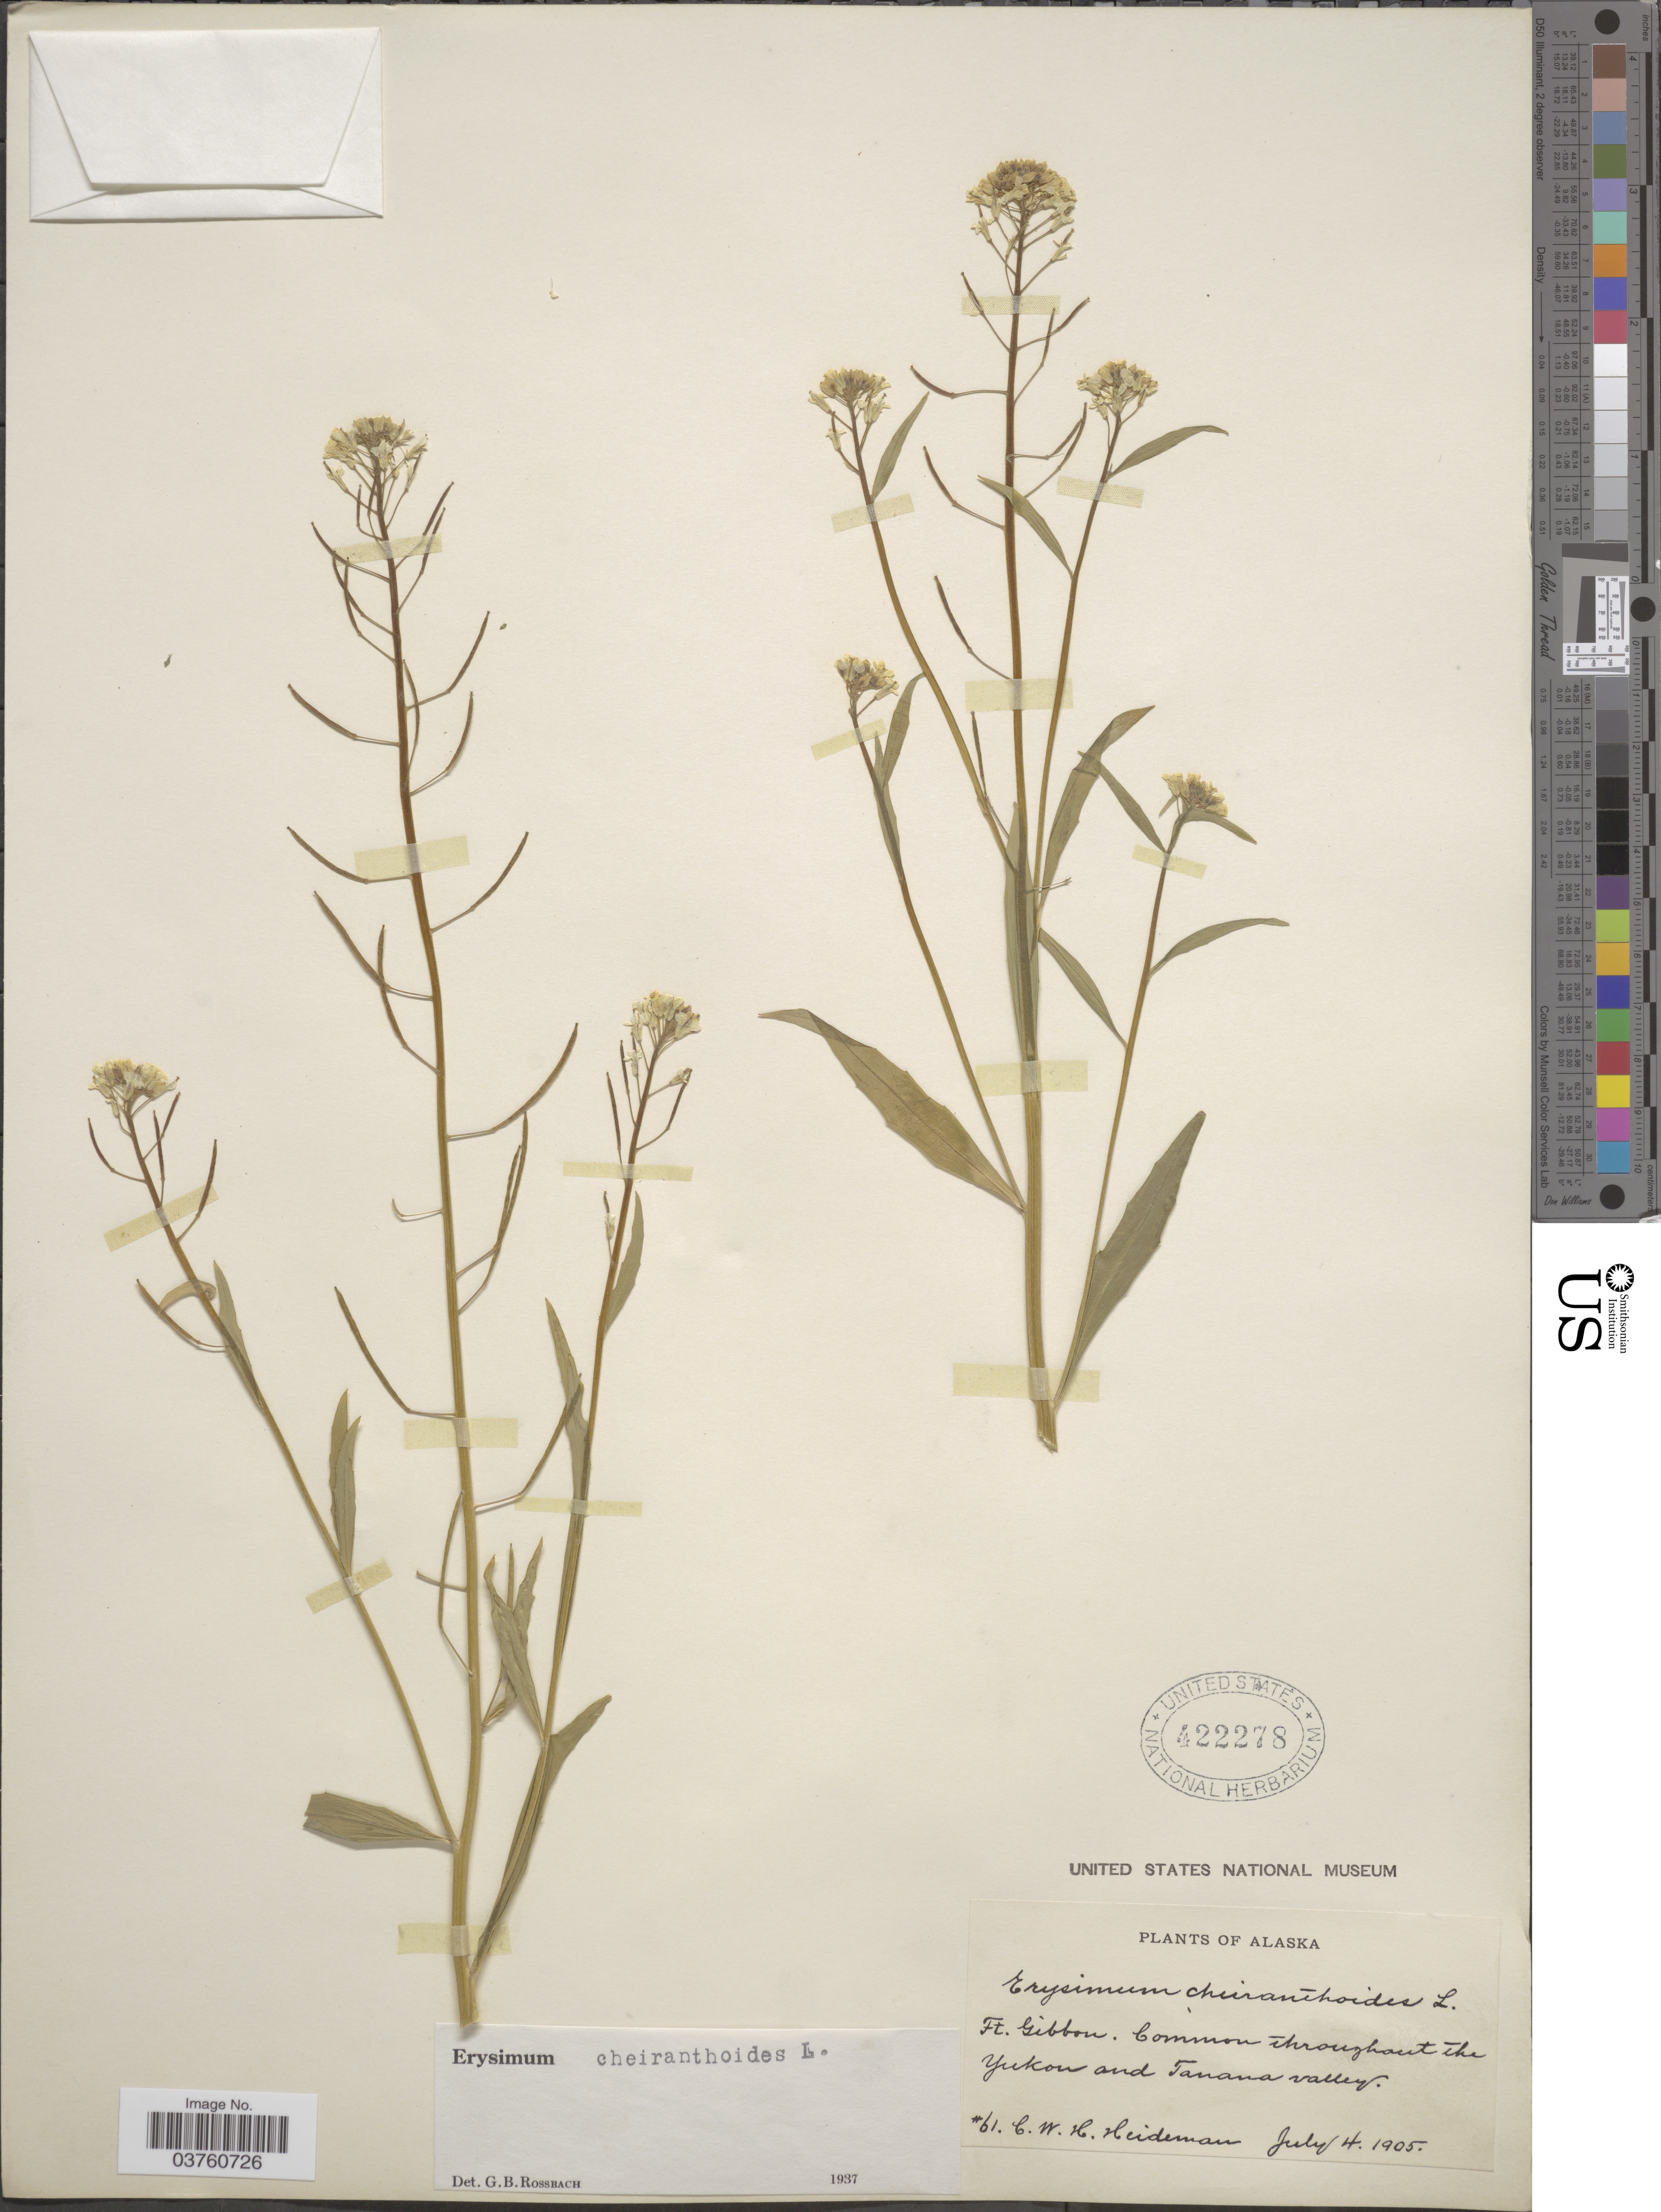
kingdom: Plantae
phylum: Tracheophyta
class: Magnoliopsida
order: Brassicales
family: Brassicaceae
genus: Erysimum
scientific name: Erysimum cheiranthoides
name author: L.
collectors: C. Heideman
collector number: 61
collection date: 1905-07-04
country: United States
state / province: Alaska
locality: Ft. Gibbon. Throughout the Yukon and Tanana Valley.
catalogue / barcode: US 422278